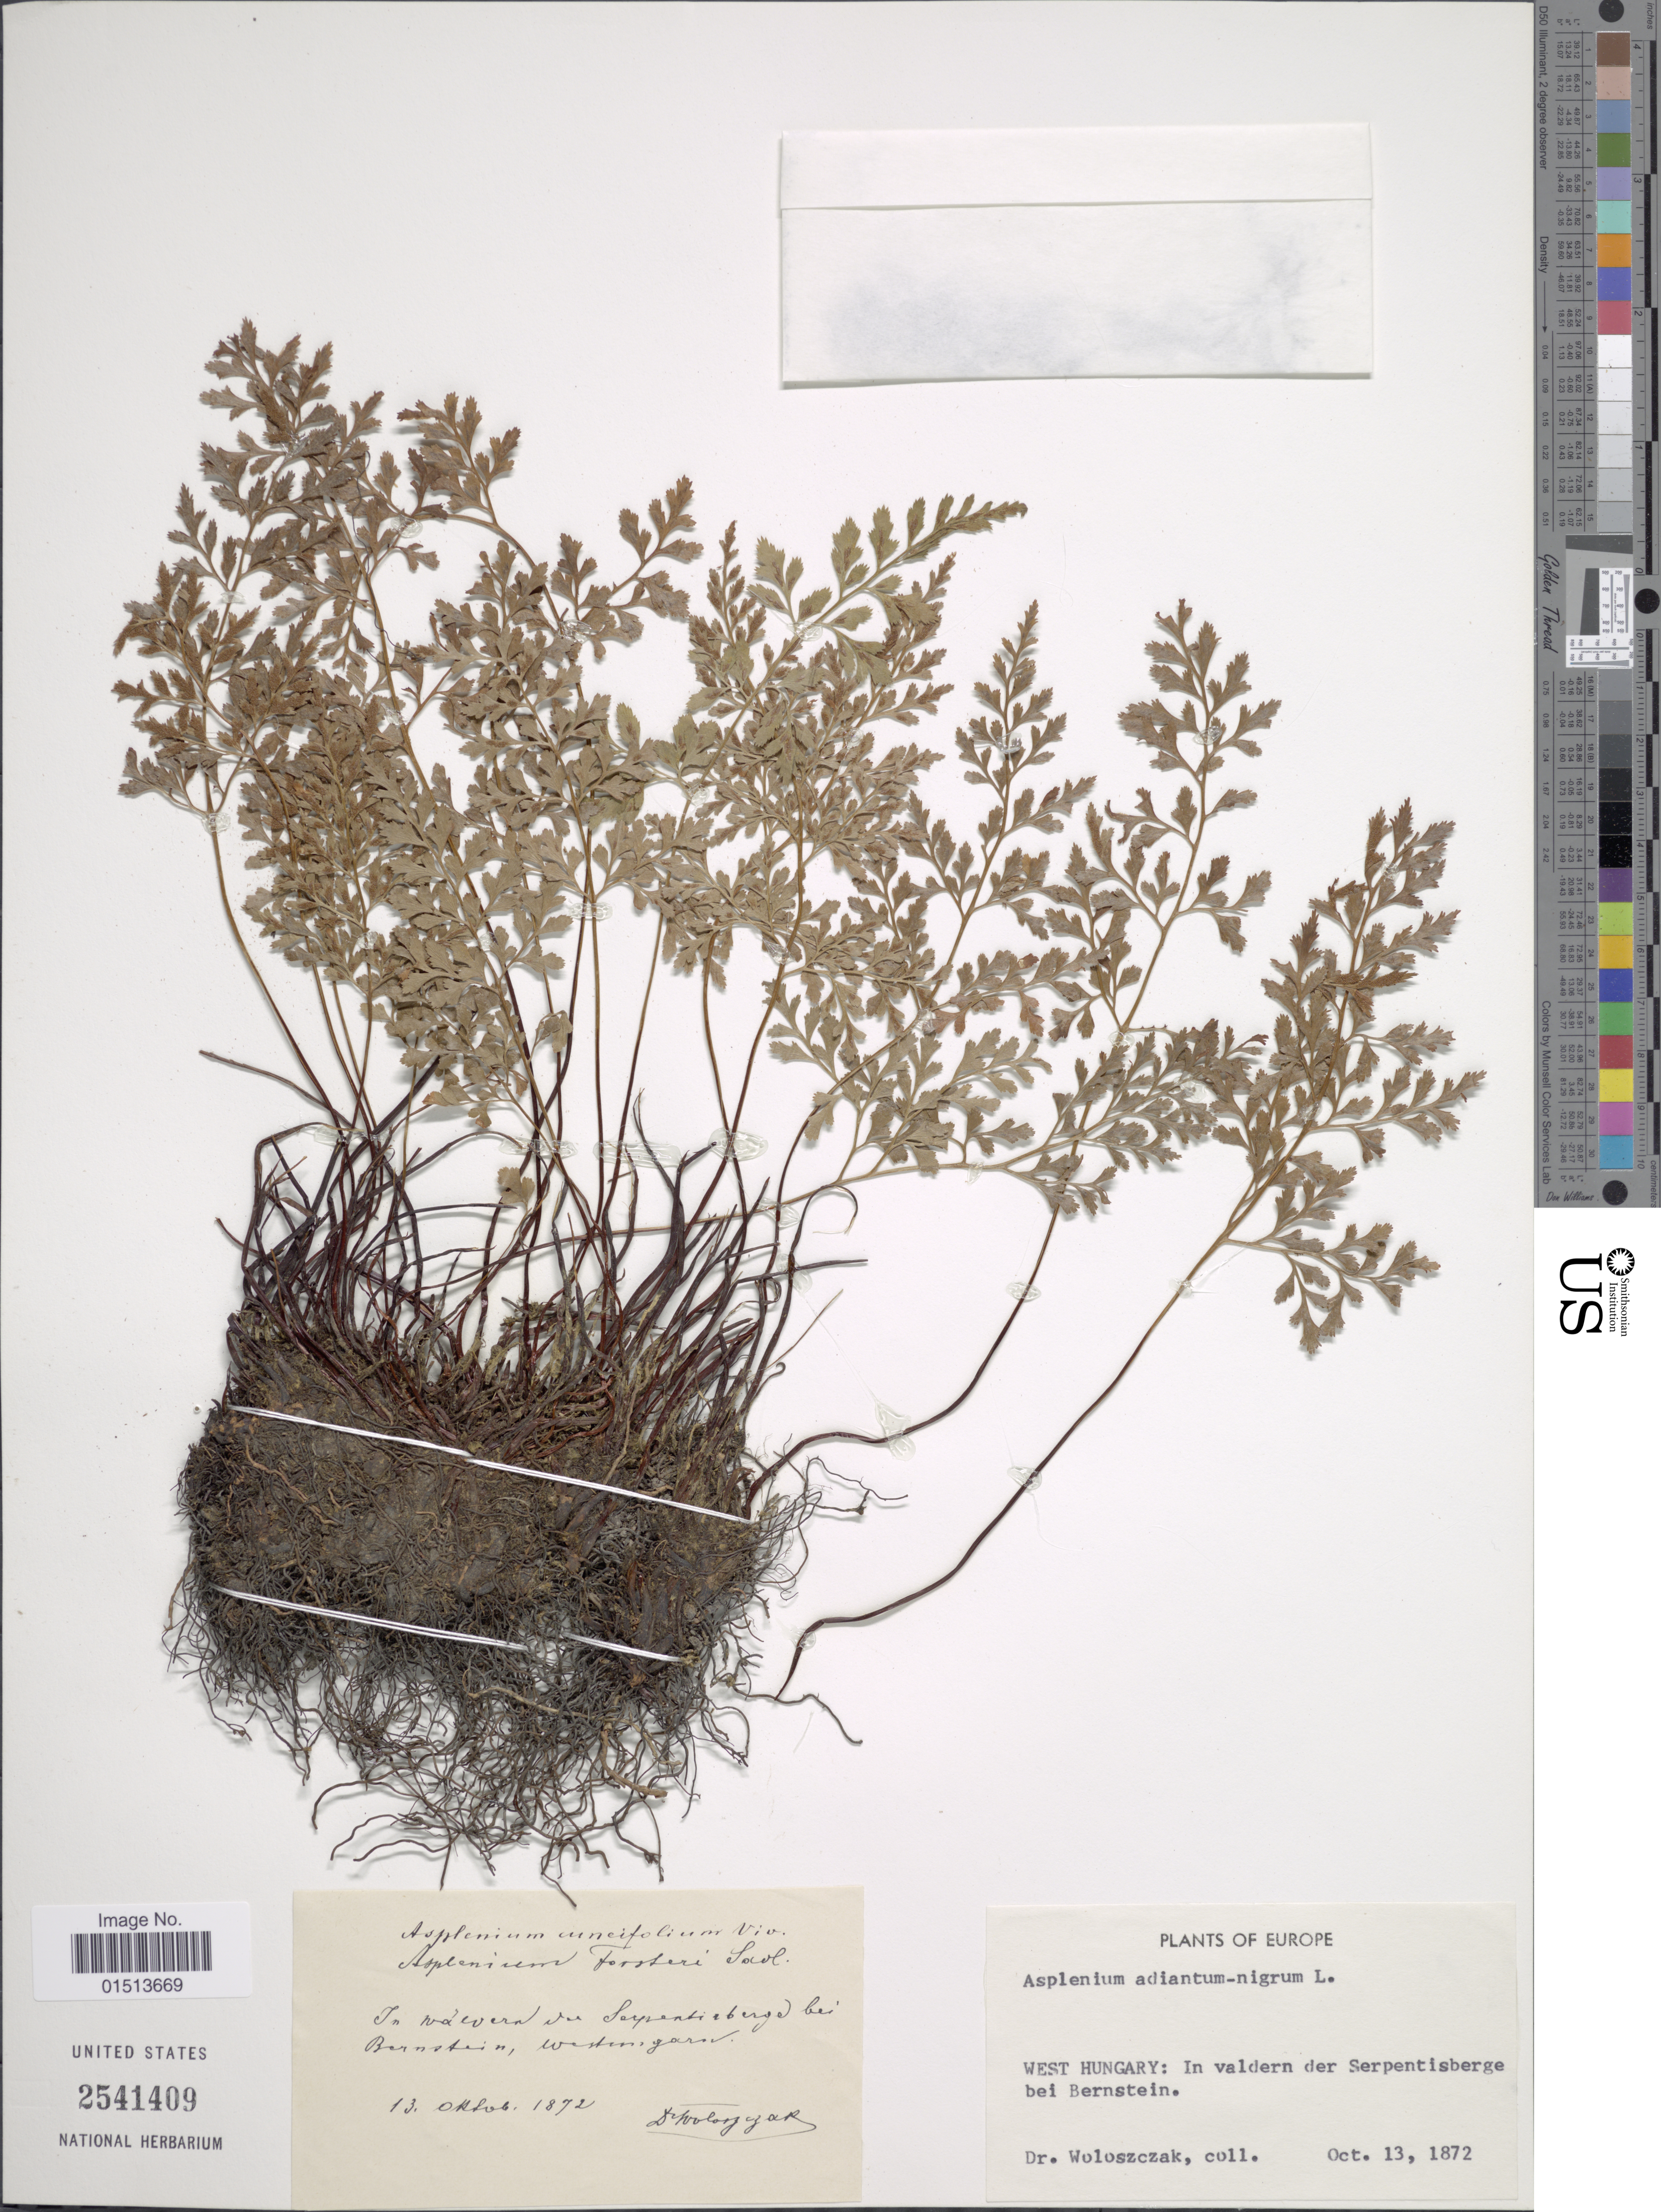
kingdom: Plantae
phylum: Tracheophyta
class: Polypodiopsida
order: Polypodiales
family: Aspleniaceae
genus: Asplenium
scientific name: Asplenium adiantum-nigrum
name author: L.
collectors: E. Woloszczak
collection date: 1872-10-13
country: Hungary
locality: West Hungary: in valdern der Serpentisberge bei Bernstein.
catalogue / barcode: US 2541409